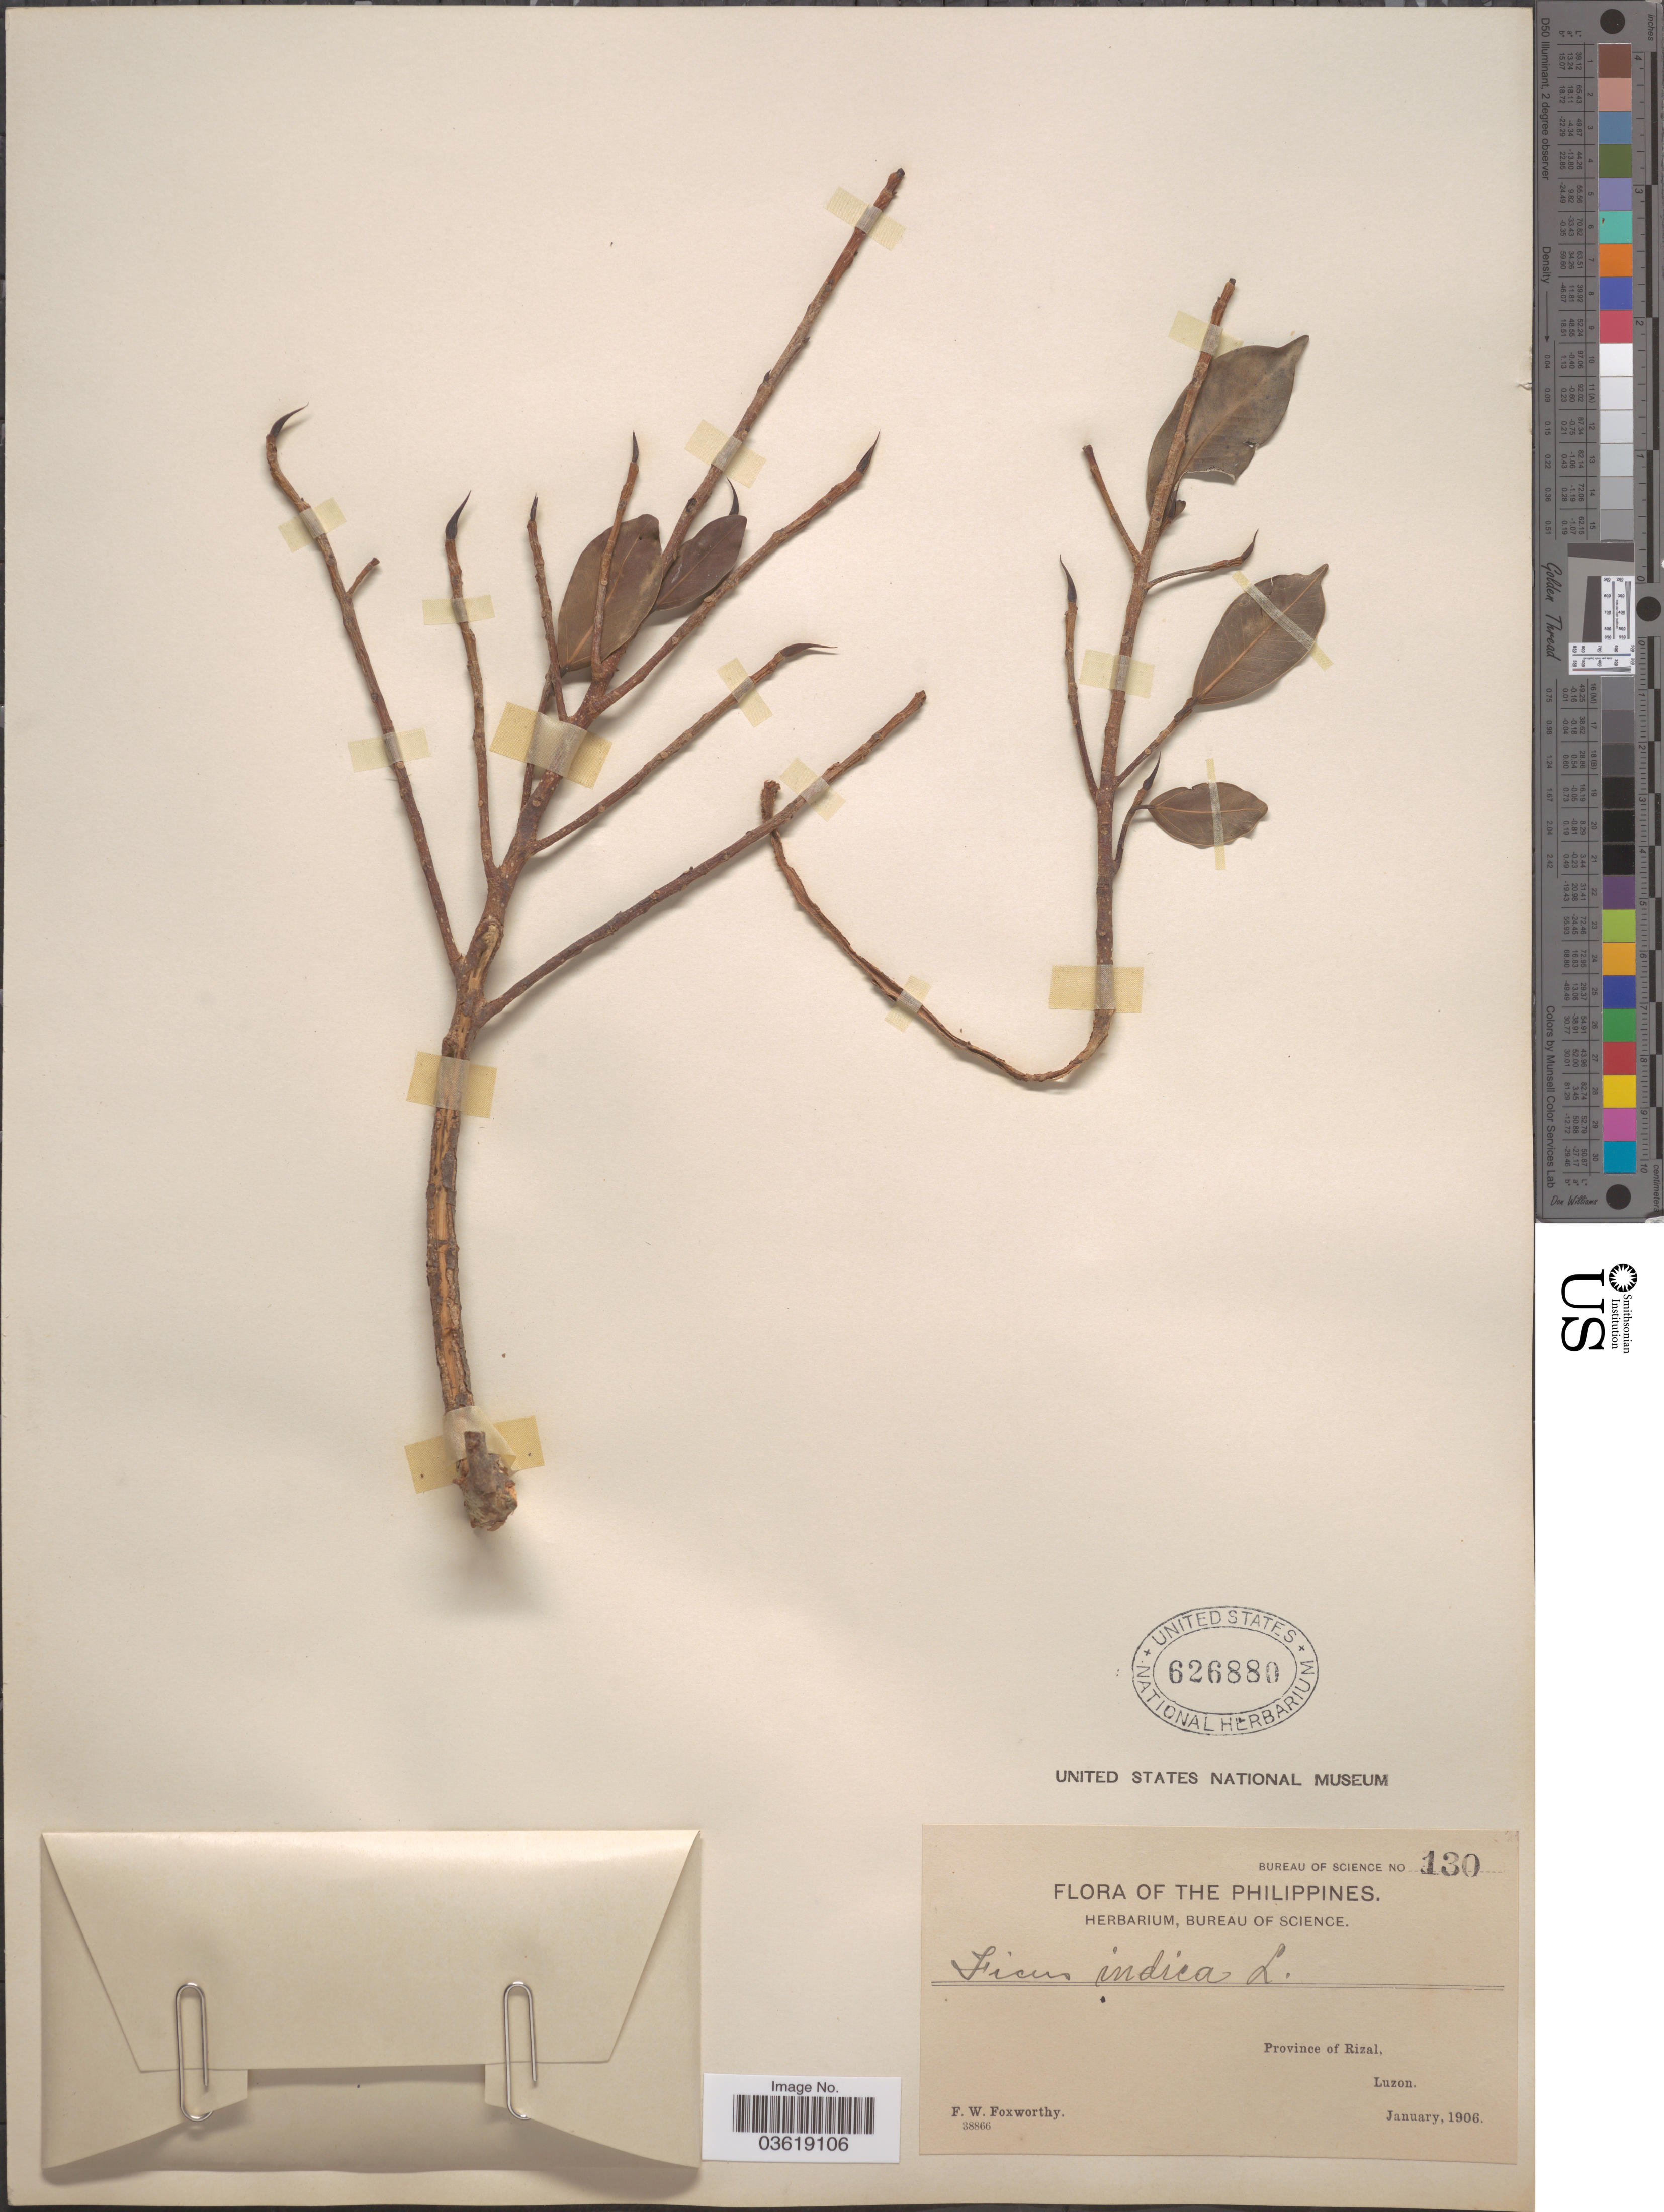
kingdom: Plantae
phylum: Tracheophyta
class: Magnoliopsida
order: Rosales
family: Moraceae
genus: Ficus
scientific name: Ficus indica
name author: L.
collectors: F. W. Foxworthy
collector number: Bureau of Science 130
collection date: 1906-01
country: Philippines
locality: Province of Rizal, Luzon.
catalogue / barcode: US 626880